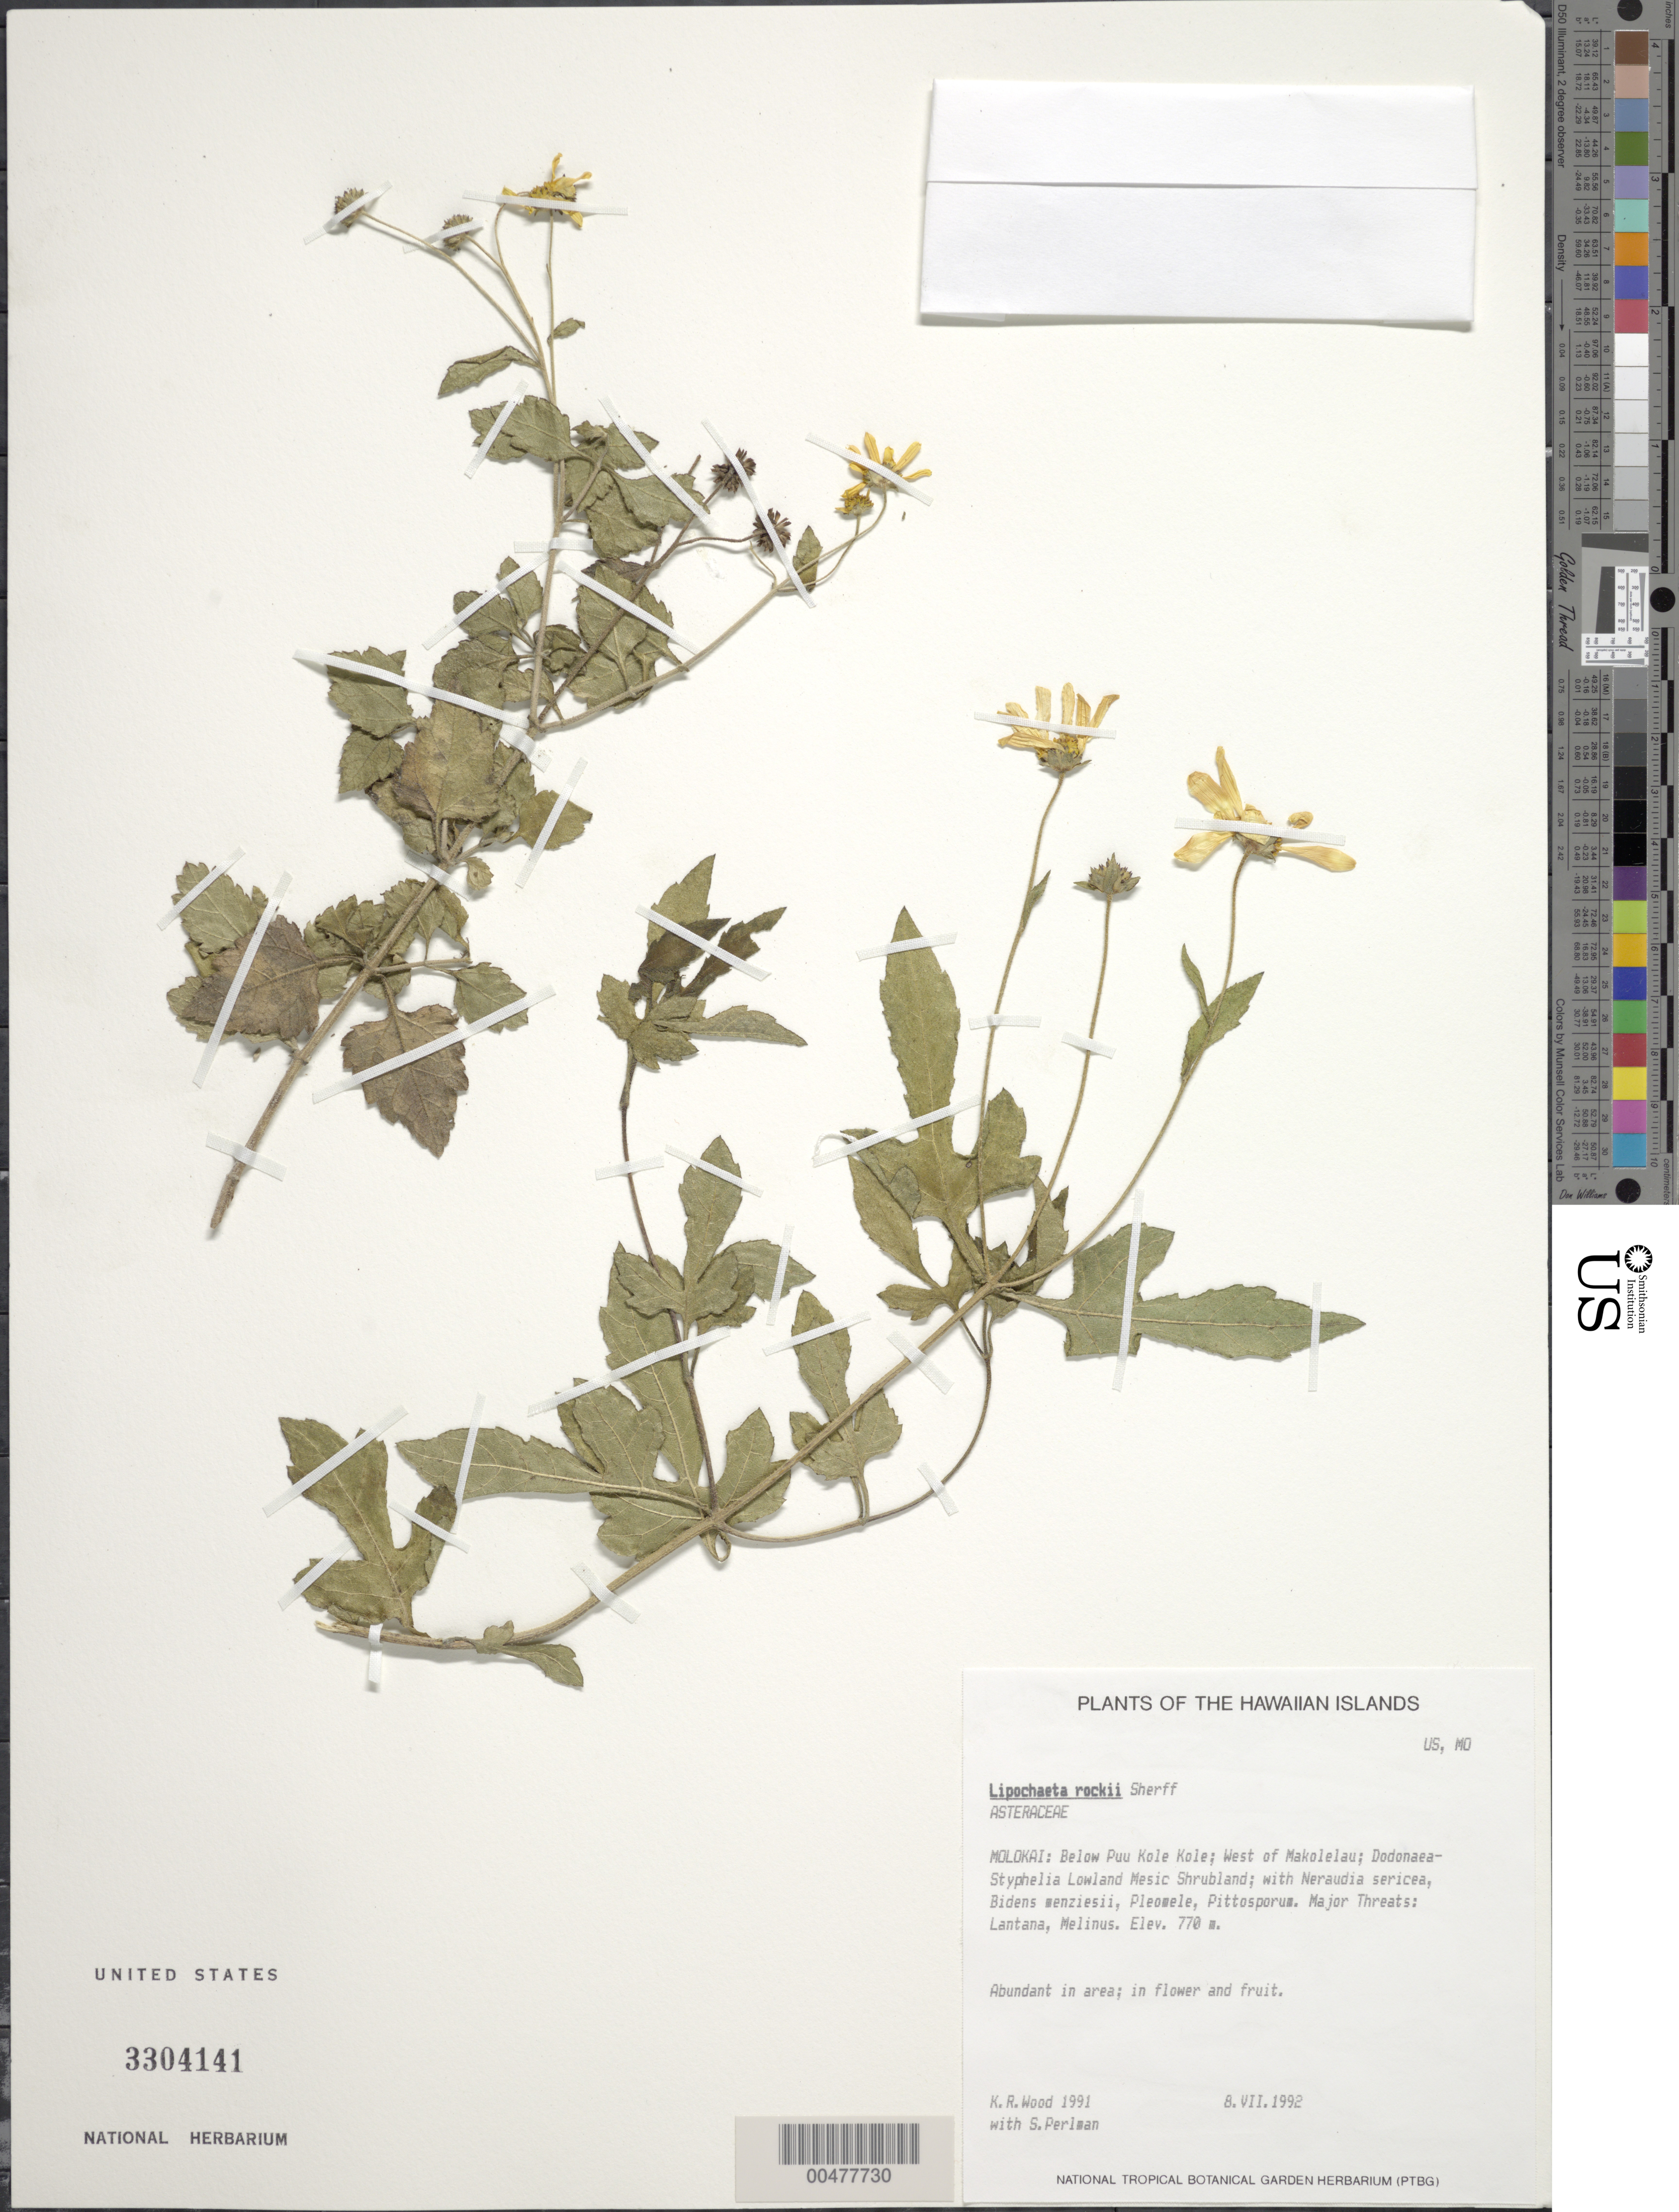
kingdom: Plantae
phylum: Tracheophyta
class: Magnoliopsida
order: Asterales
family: Asteraceae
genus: Lipochaeta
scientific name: Lipochaeta rockii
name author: Sherff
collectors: K. R. Wood & S. P. Perlman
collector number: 1991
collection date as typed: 8 Jul 1992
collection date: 1992-07-08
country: United States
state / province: Hawaii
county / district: Maui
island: Moloka'i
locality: Below Puu Kole Kole, W of Makolelau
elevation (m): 770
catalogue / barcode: US 3304141